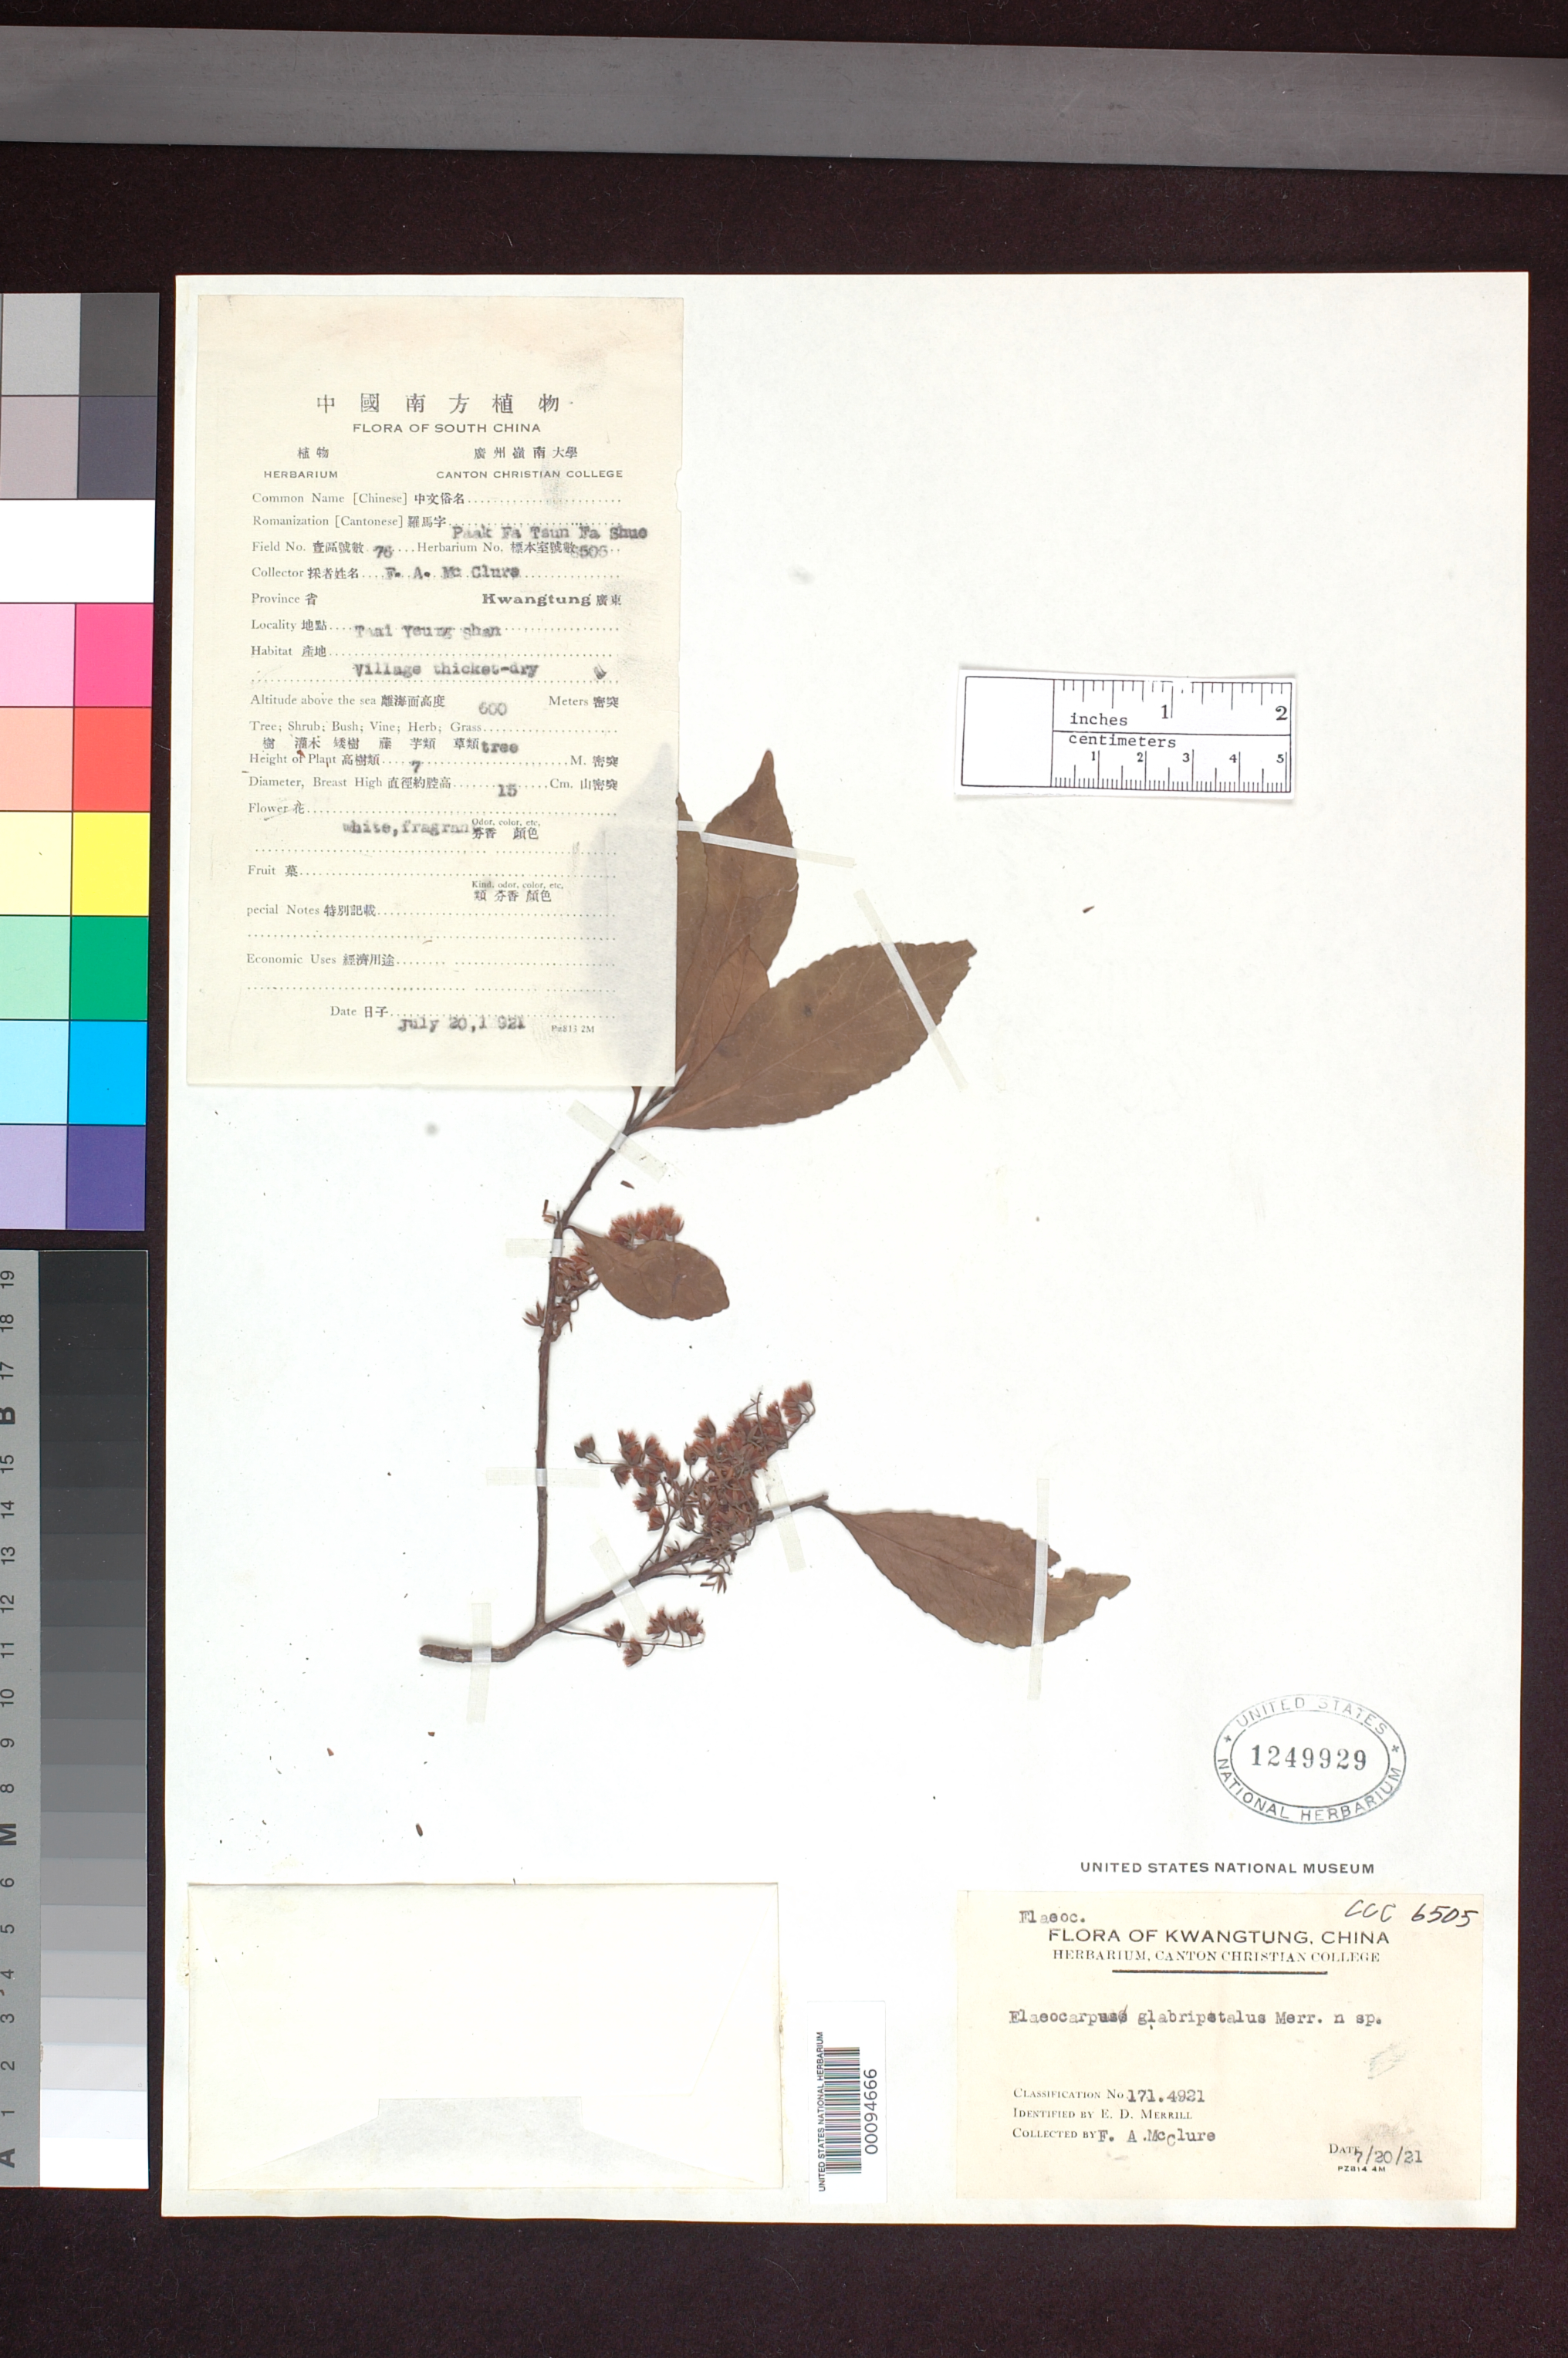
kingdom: Plantae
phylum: Tracheophyta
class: Magnoliopsida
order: Oxalidales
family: Elaeocarpaceae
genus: Elaeocarpus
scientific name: Elaeocarpus glabripetalus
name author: Merr.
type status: Isotype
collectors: F. A. McClure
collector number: C.C.C. 6505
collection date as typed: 20 Jul 1921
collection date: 1921-07-20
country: China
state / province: Guangdong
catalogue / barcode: US 1249929